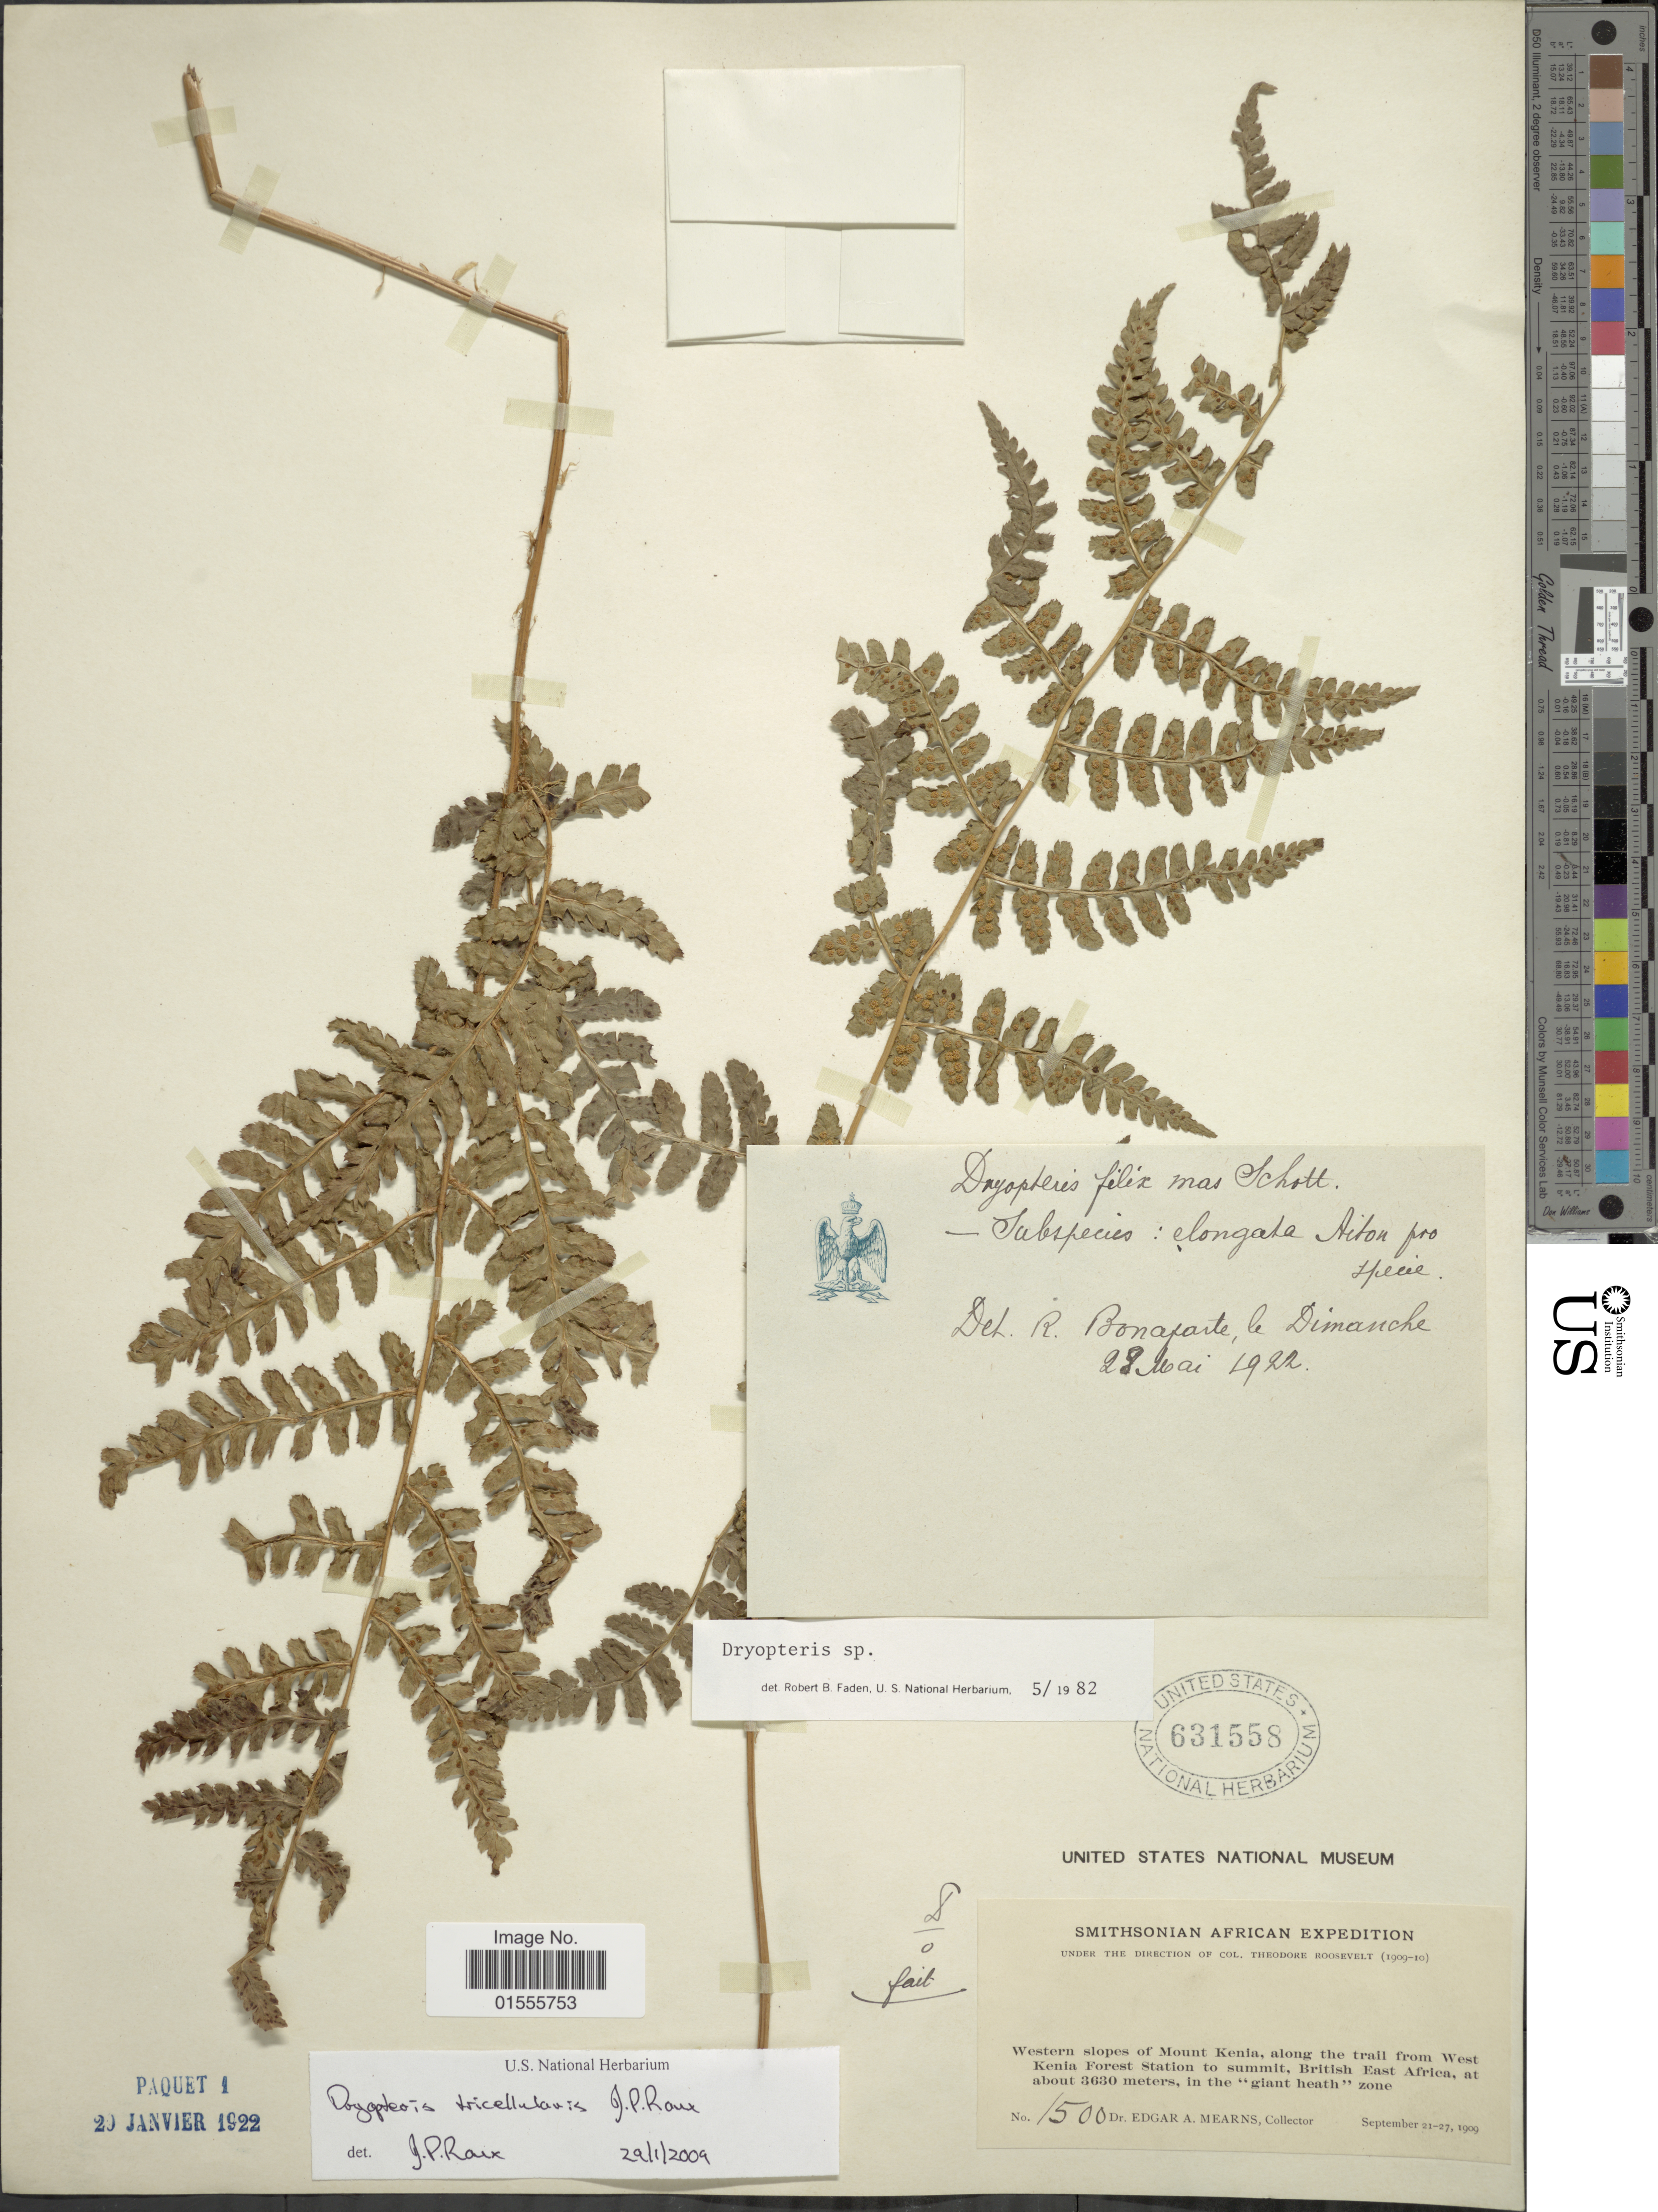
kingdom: Plantae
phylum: Tracheophyta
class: Polypodiopsida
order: Polypodiales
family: Dryopteridaceae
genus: Dryopteris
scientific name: Dryopteris tricellularis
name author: J.P. Roux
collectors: E. A. Mearns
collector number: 1500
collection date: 1909-09-21/1909-09-27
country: Kenya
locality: Western slopes of Mount Kenia, along the trail from West Kenia Forest Station to summit, British East Africa, in the 'giant heath' zone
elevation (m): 3630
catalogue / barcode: US 631558